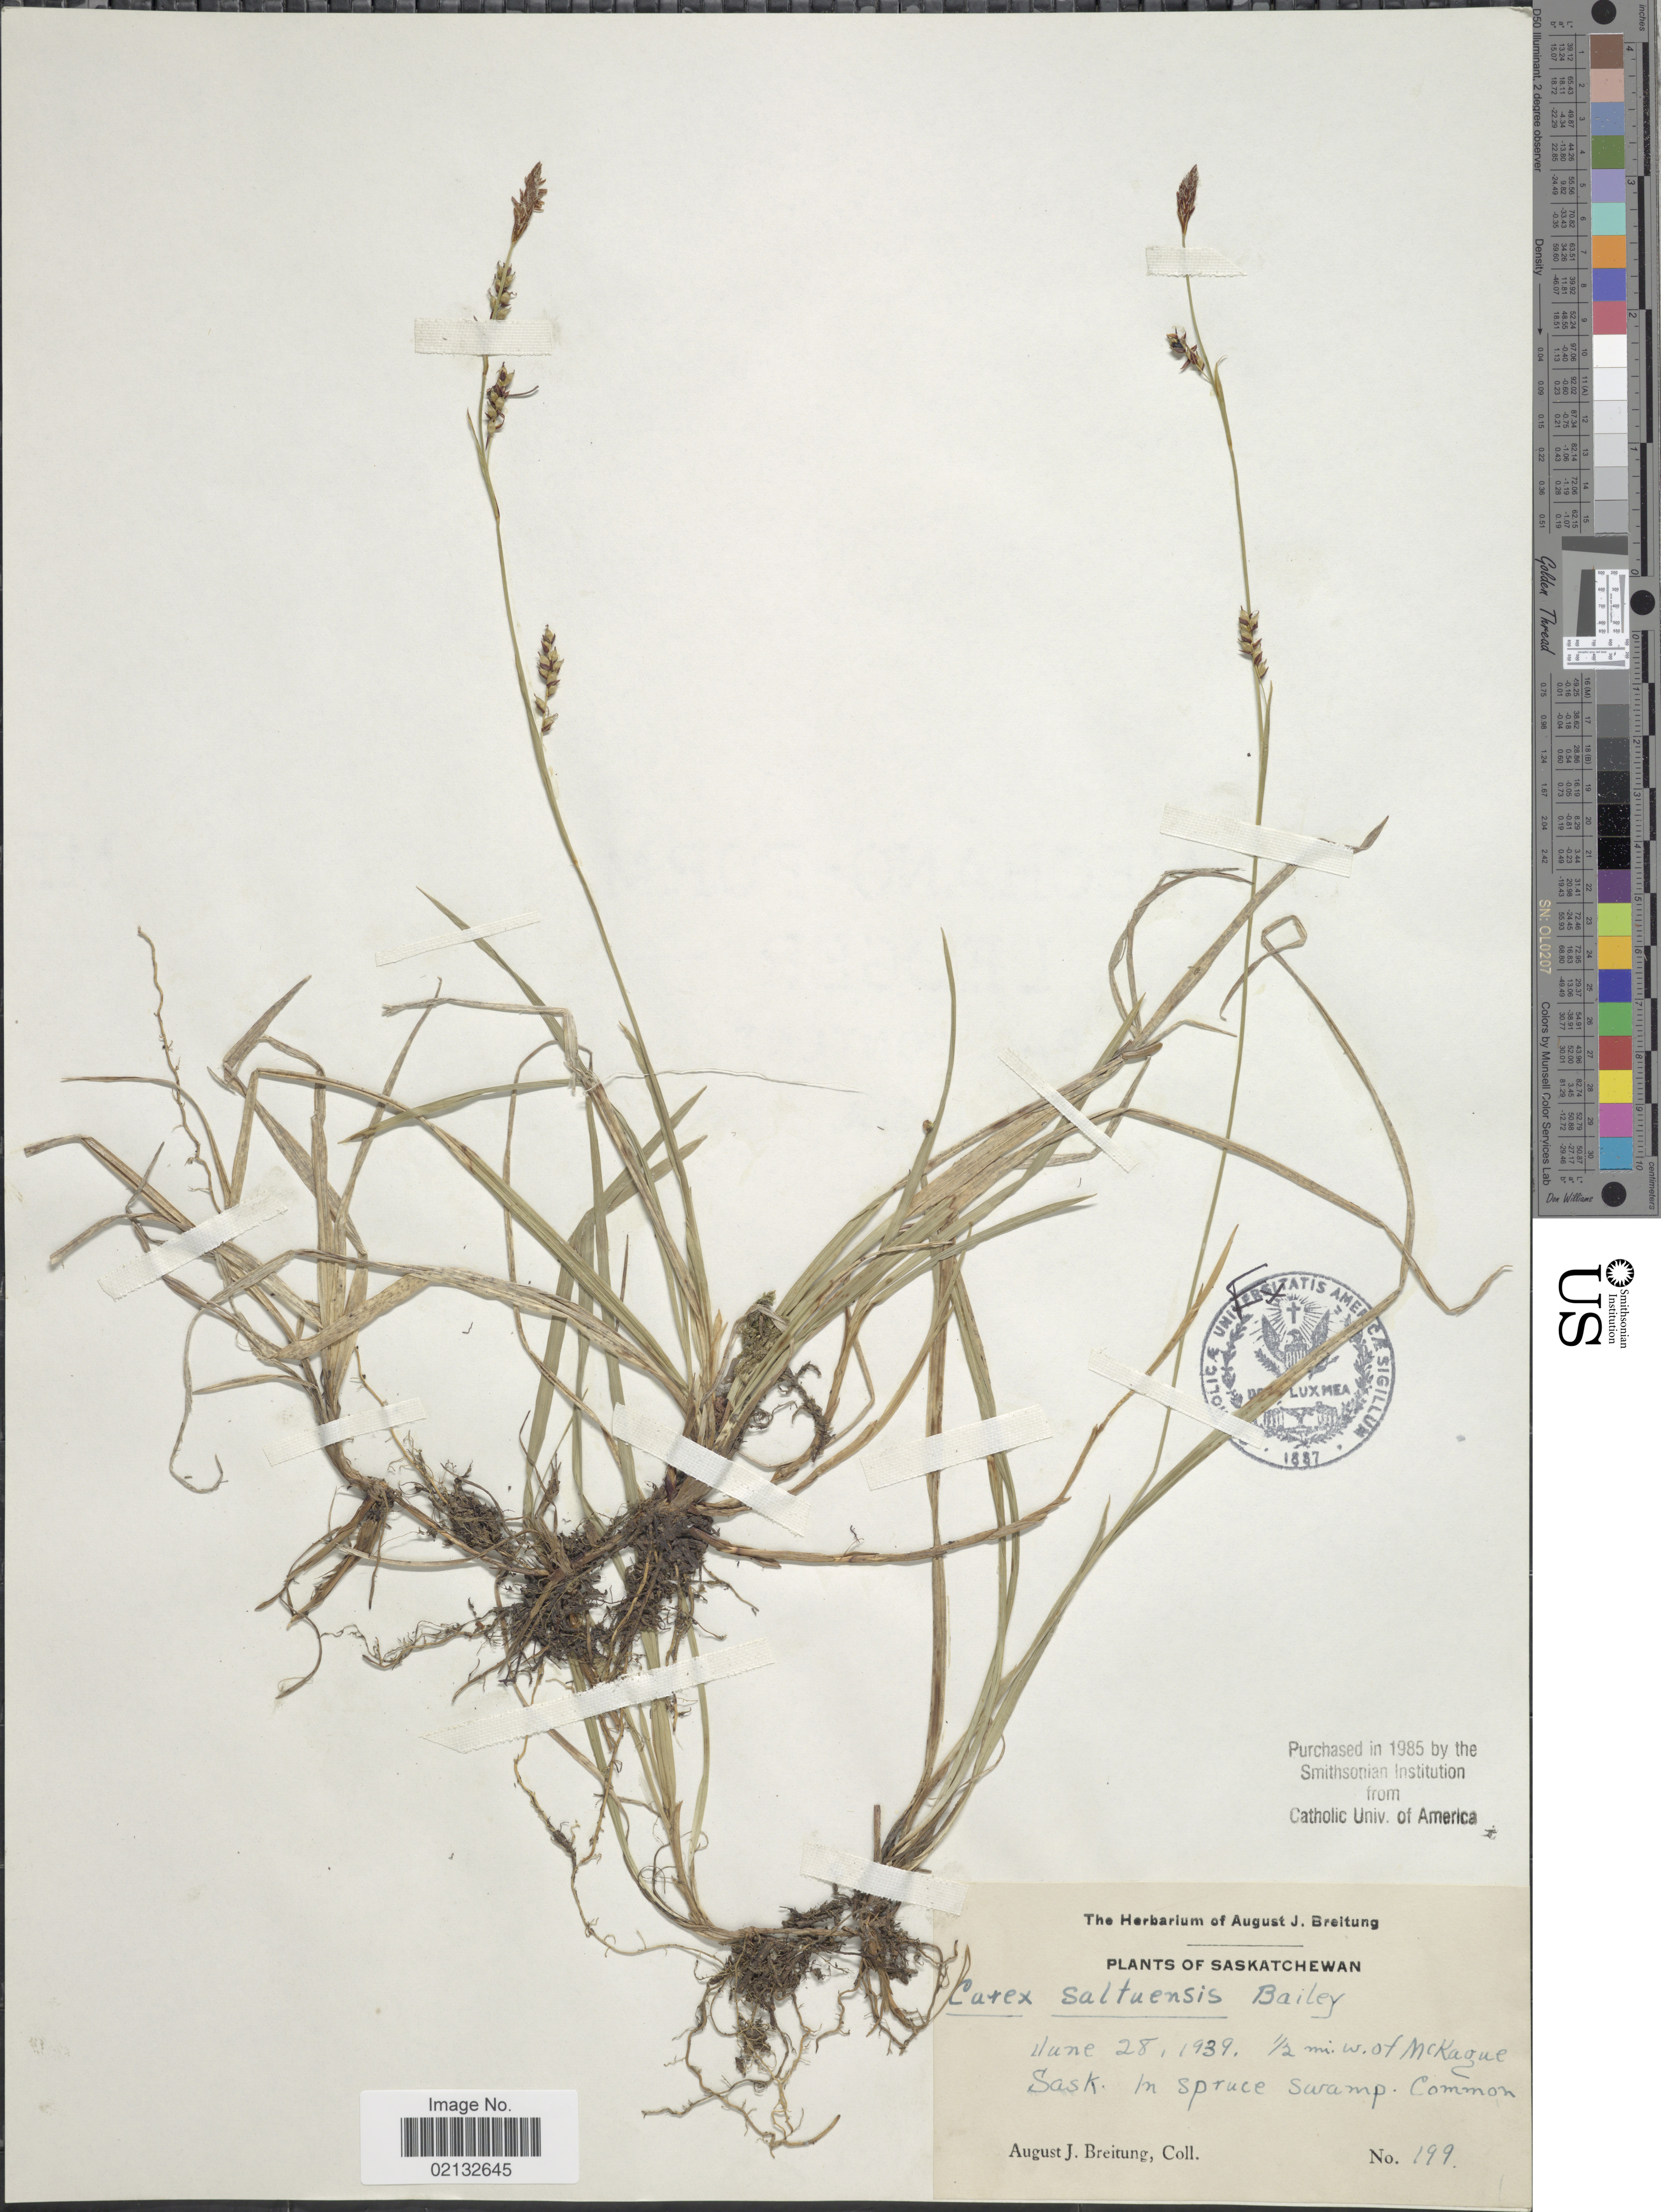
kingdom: Plantae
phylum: Tracheophyta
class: Liliopsida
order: Poales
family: Cyperaceae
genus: Carex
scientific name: Carex vaginata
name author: Tausch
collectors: A. Breitung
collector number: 199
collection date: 1939-06-28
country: Canada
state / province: Saskatchewan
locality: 1/2 mi. w. of McKague Sask. In spruce swamp